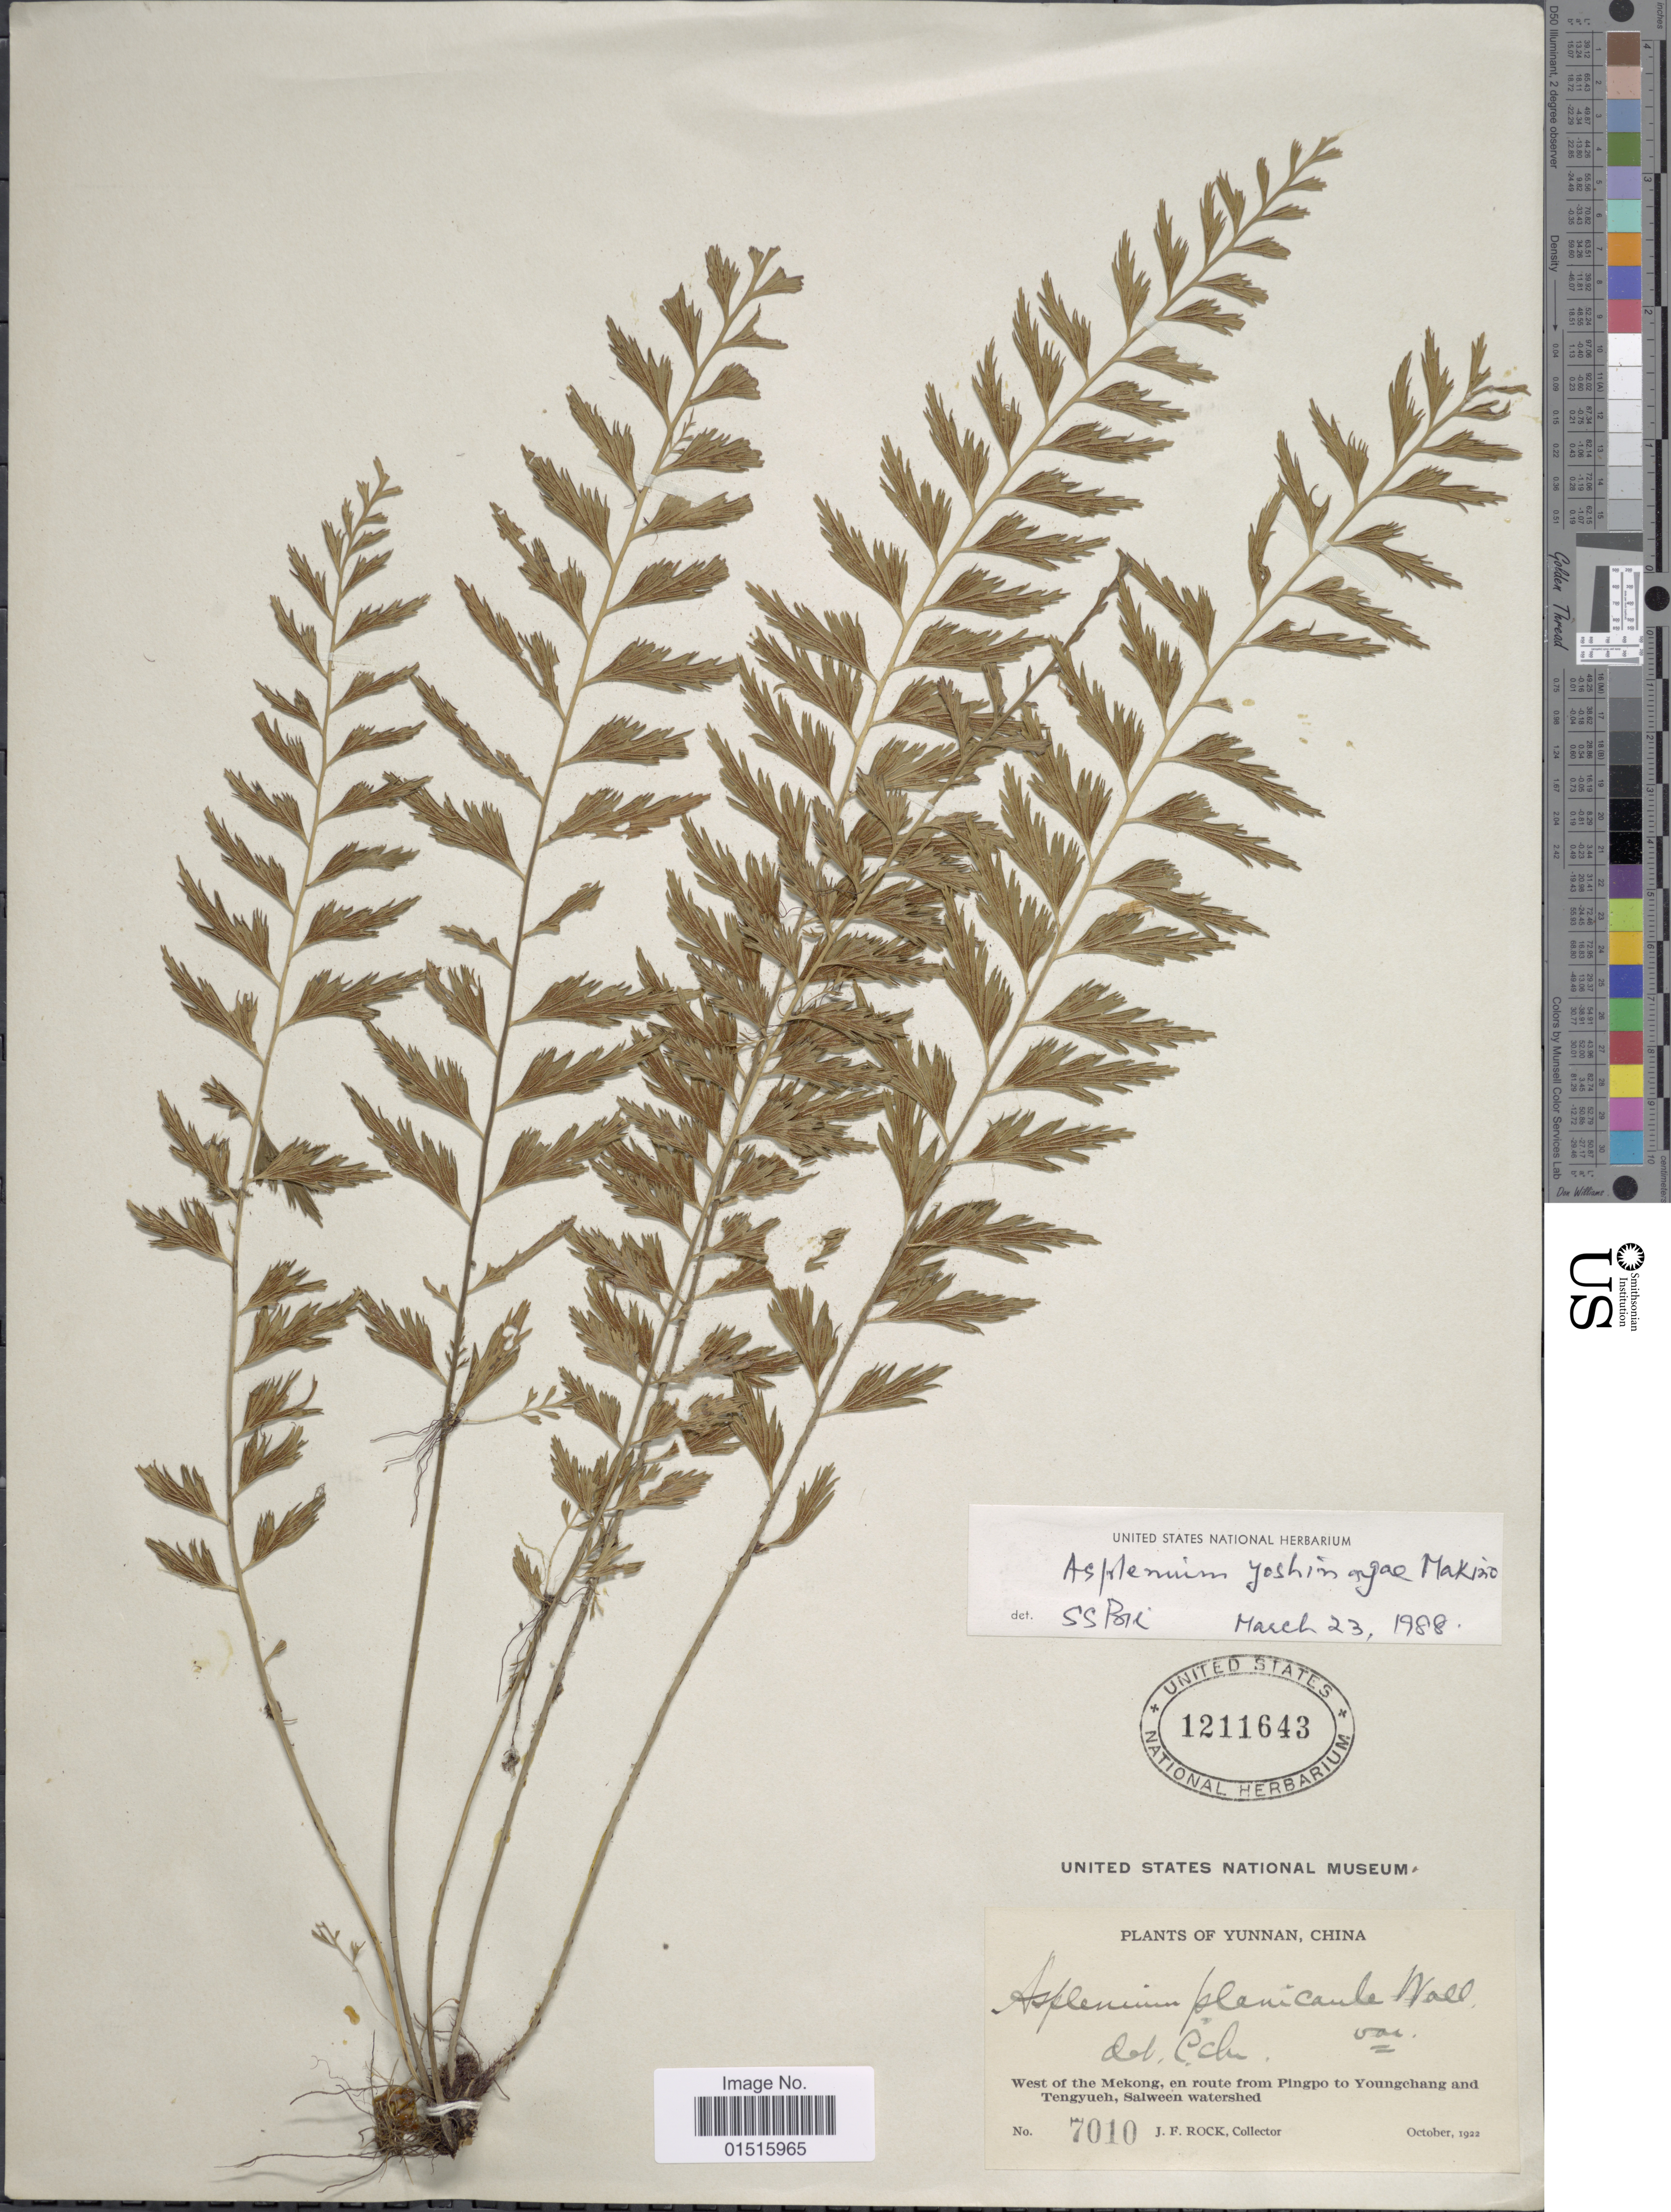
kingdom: Plantae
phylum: Tracheophyta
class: Polypodiopsida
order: Polypodiales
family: Aspleniaceae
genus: Asplenium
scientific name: Asplenium yoshinagae var. planicaule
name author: (Wall. ex Mett.) C.V. Morton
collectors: J. Rock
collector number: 7010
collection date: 1922-10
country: China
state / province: Yunnan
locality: West of the Mekong, en route from Pingpo to Youngchang and Tengyeuh, Salween watershed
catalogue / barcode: US 1211643